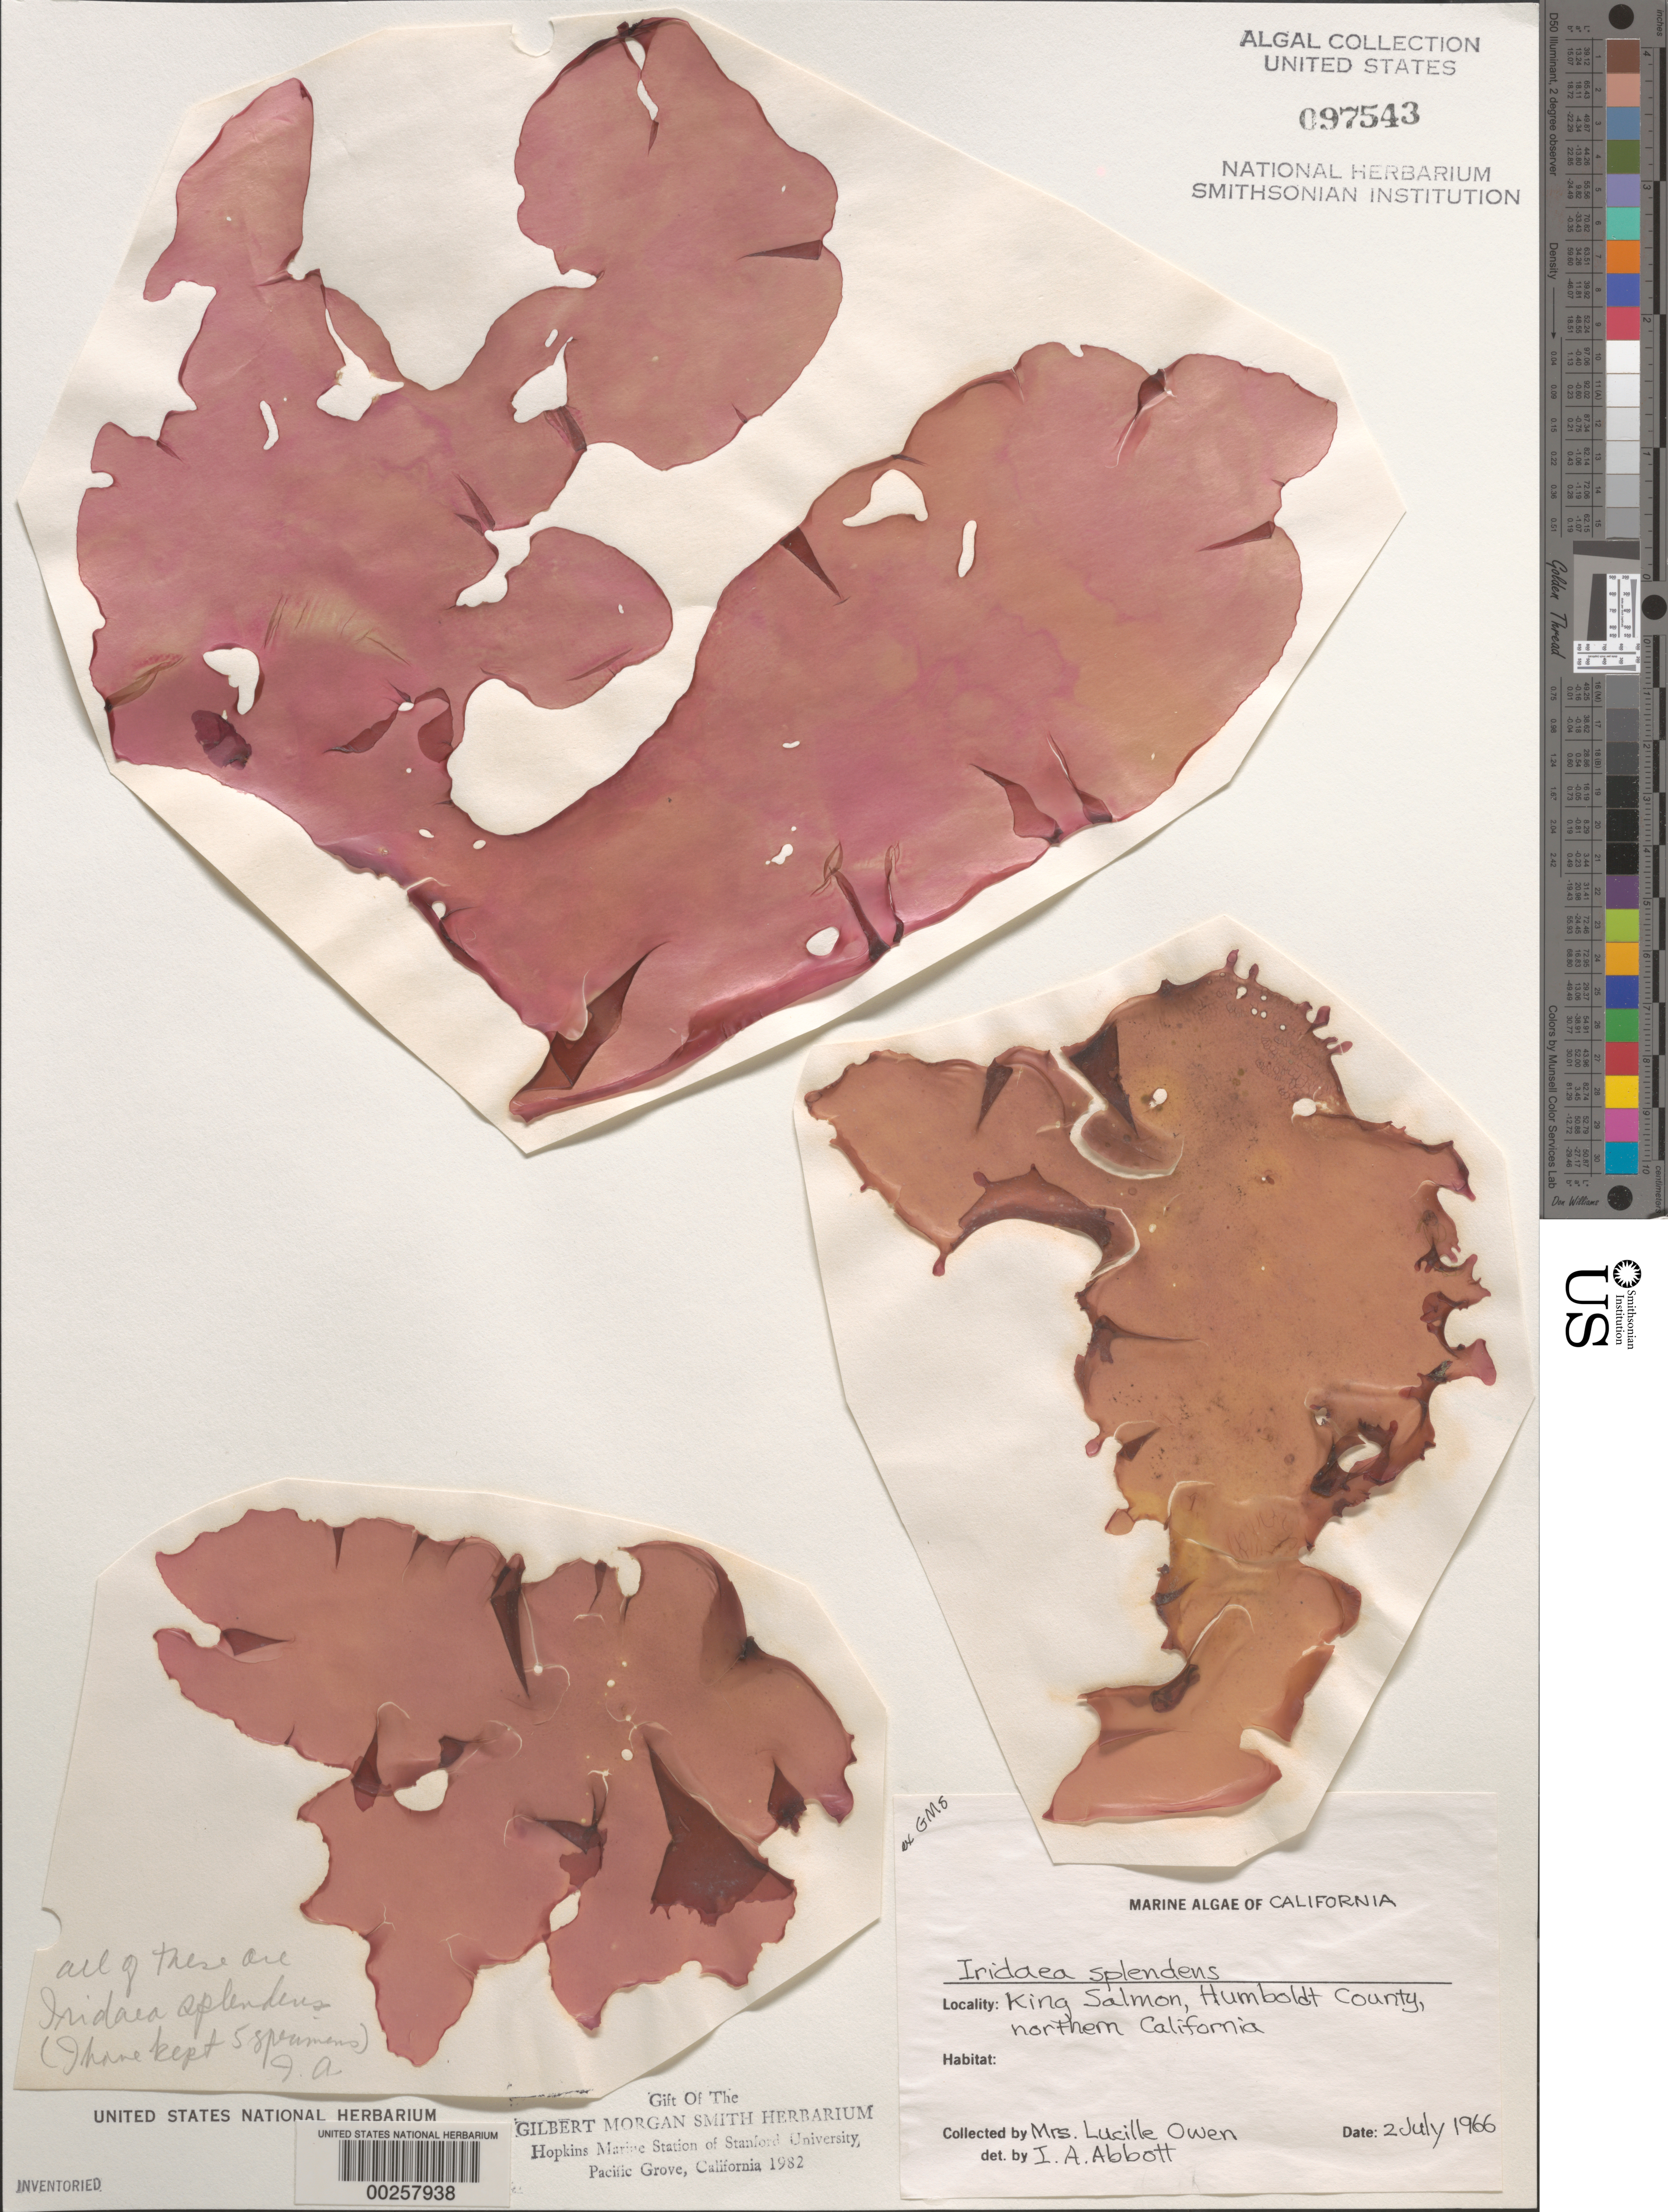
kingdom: Plantae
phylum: Rhodophyta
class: Florideophyceae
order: Gigartinales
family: Gigartinaceae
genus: Mazzaella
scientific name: Mazzaella splendens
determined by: Algae name updating Project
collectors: L. Owen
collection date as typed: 02 Jul 1966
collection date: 1966-07-02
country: United States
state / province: California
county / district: Humboldt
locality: King Salmon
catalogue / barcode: US 97543